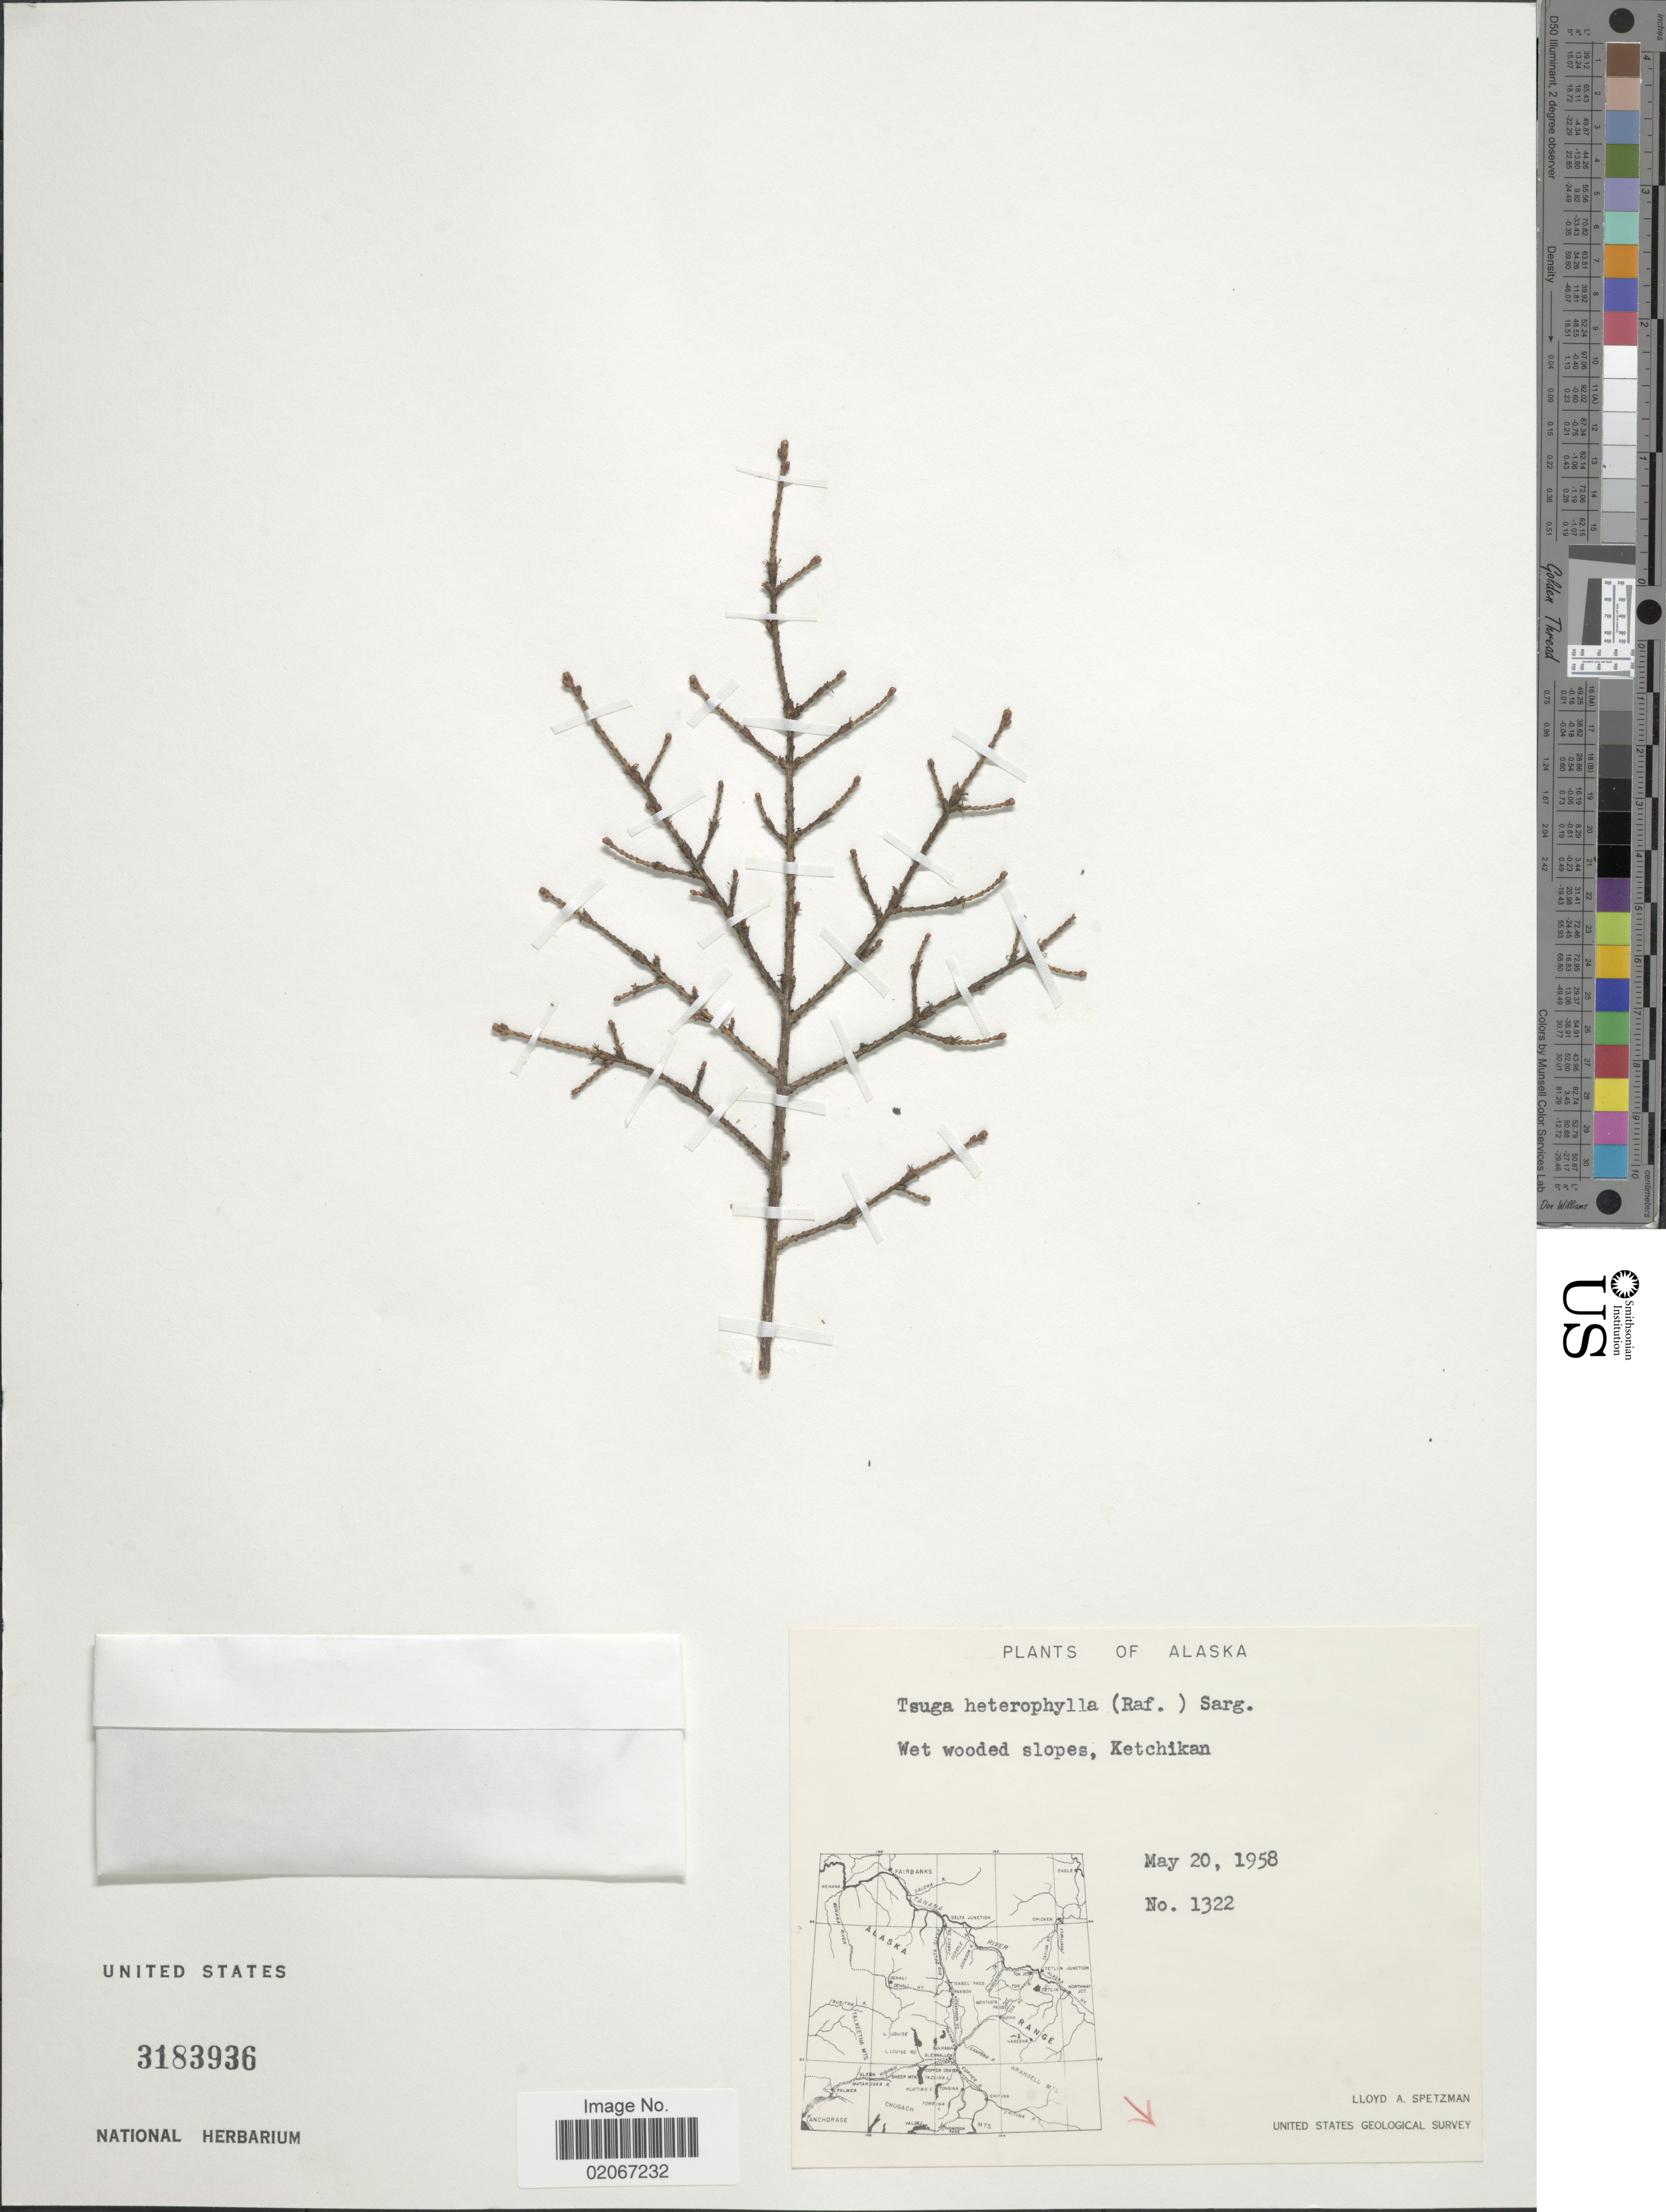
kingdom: Plantae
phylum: Tracheophyta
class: Pinopsida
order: Pinales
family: Pinaceae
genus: Tsuga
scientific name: Tsuga heterophylla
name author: (Raf.) Sarg.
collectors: L. Spetzman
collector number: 1322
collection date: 1958-05-20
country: United States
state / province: Alaska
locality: Wet, wooded slopes, Ketchikan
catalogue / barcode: US 3183936